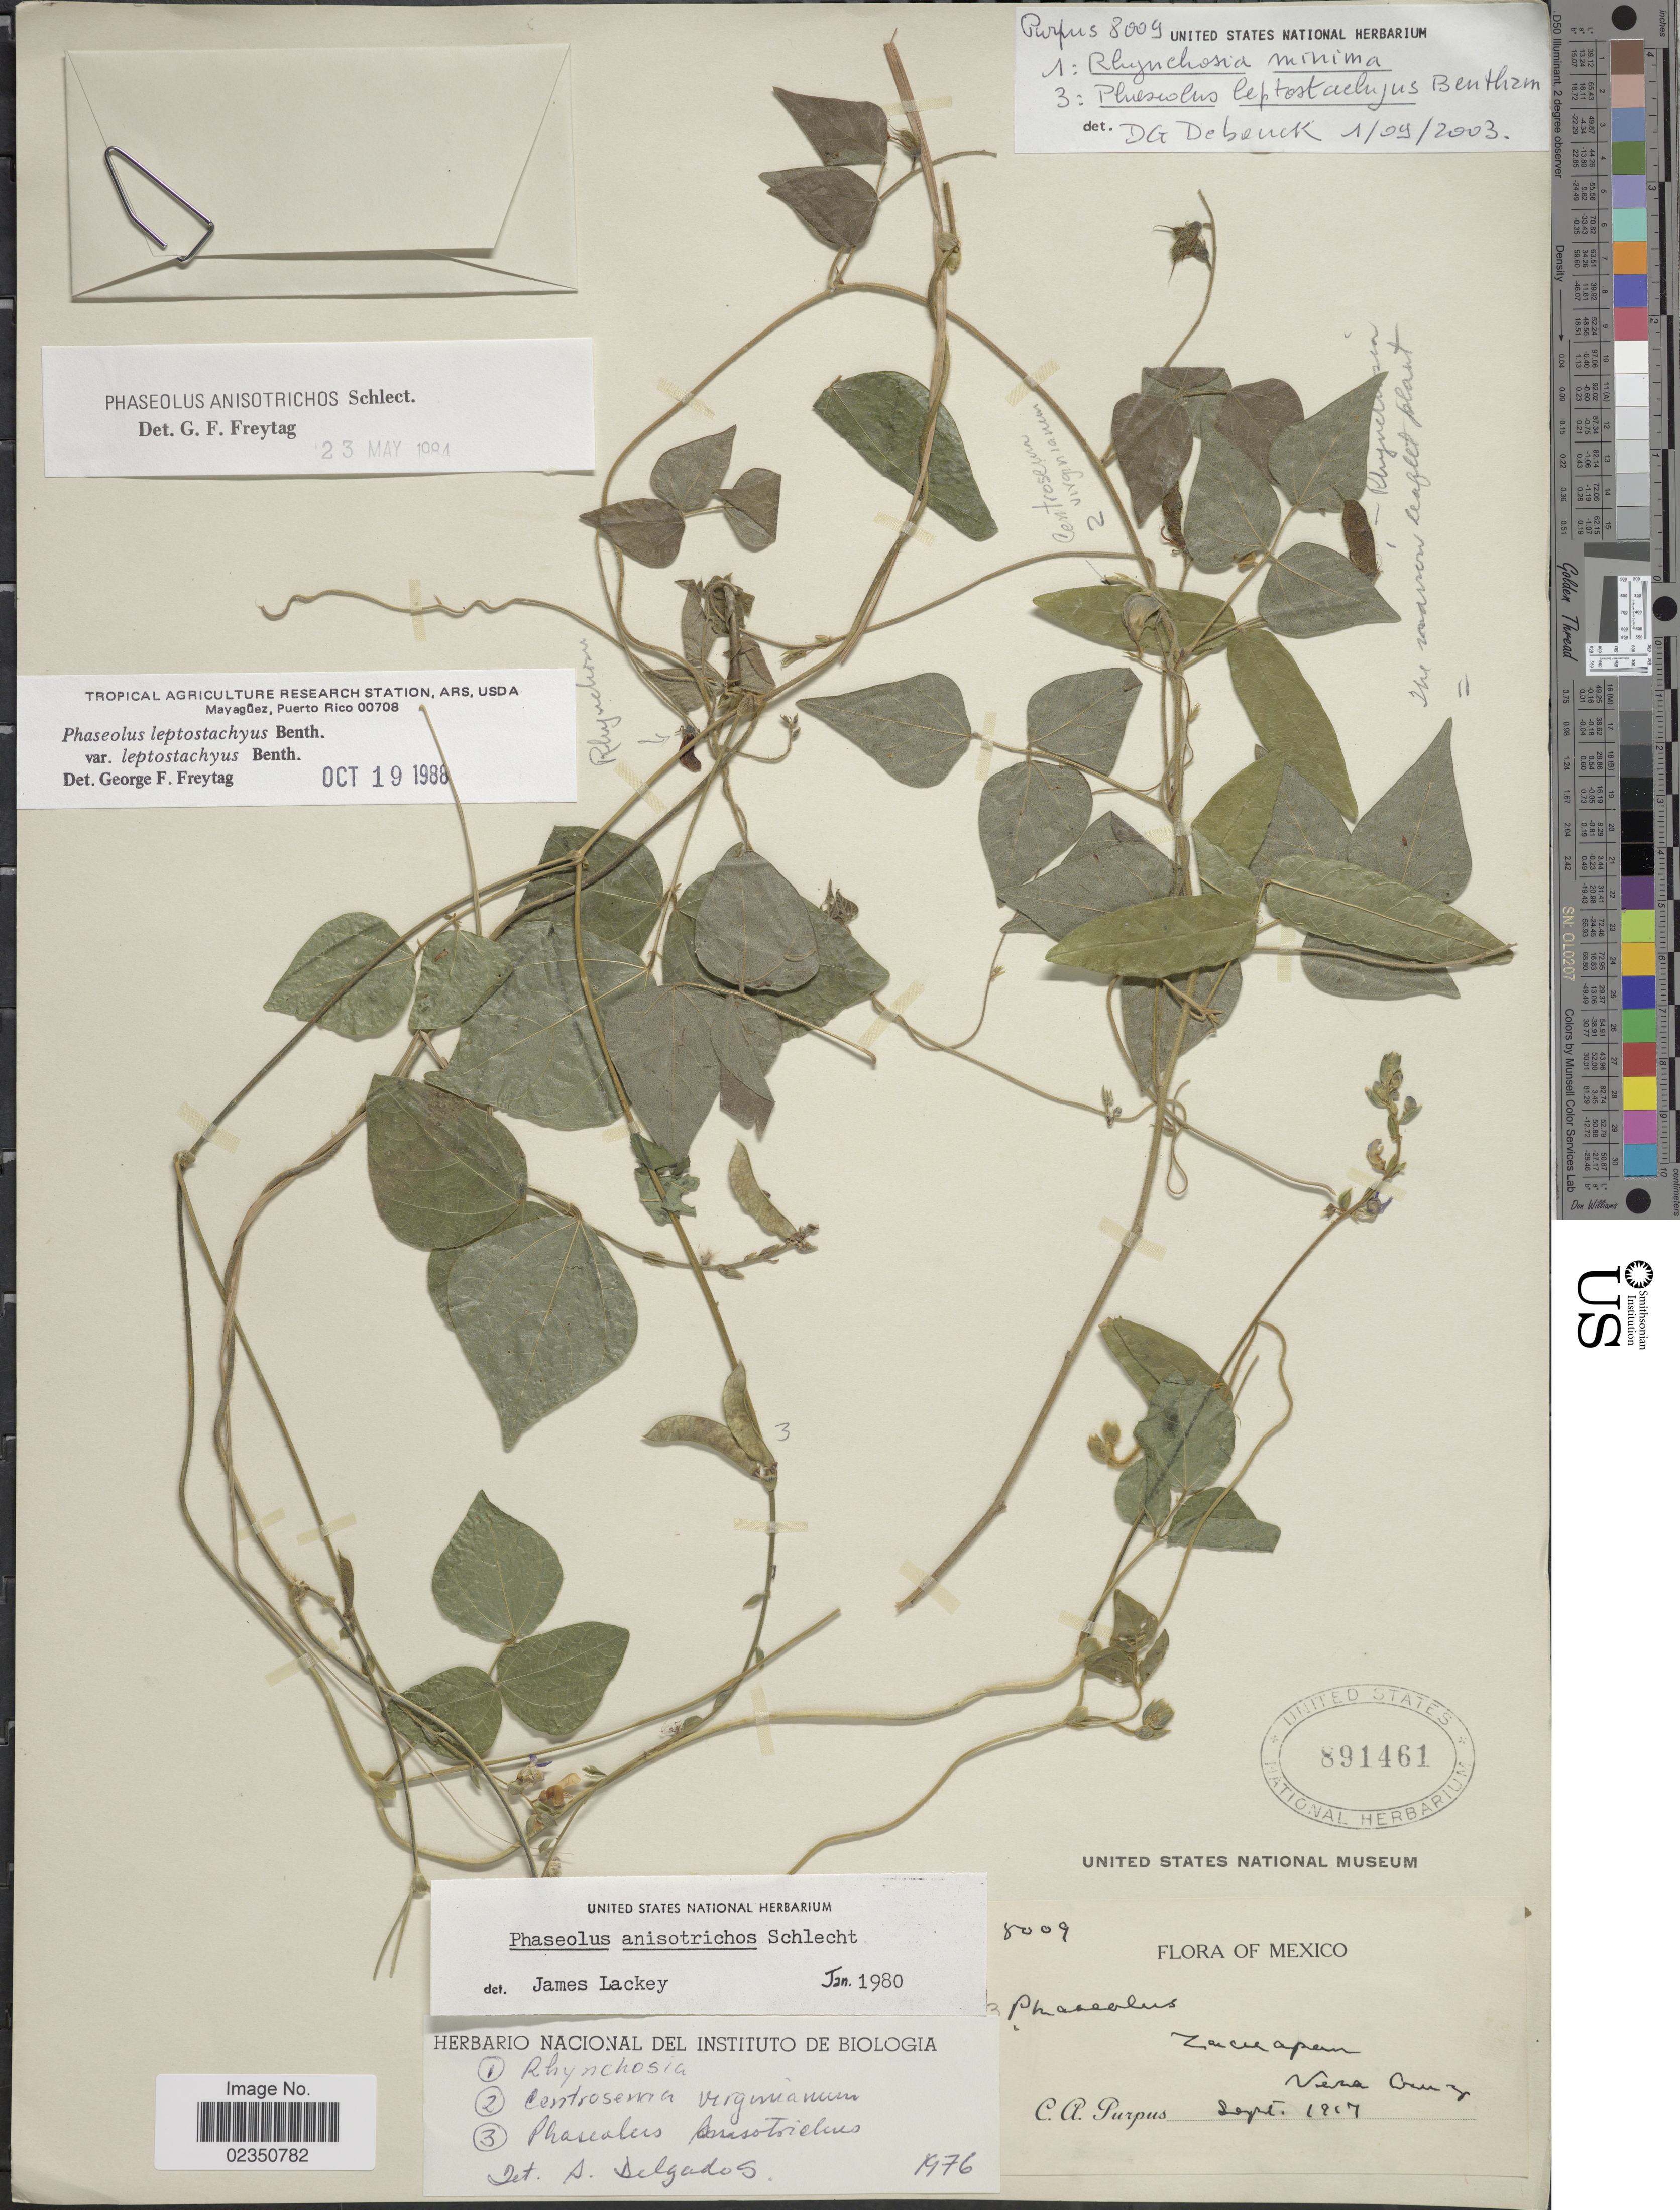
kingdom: Plantae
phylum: Tracheophyta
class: Magnoliopsida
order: Fabales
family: Fabaceae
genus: Phaseolus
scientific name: Phaseolus leptostachyus var. leptostachyus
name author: Benth.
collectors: C. A. Purpus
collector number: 8009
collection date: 1917-09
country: Mexico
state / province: Veracruz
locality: Zacuapan, Vera Cruz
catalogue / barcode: US 891461